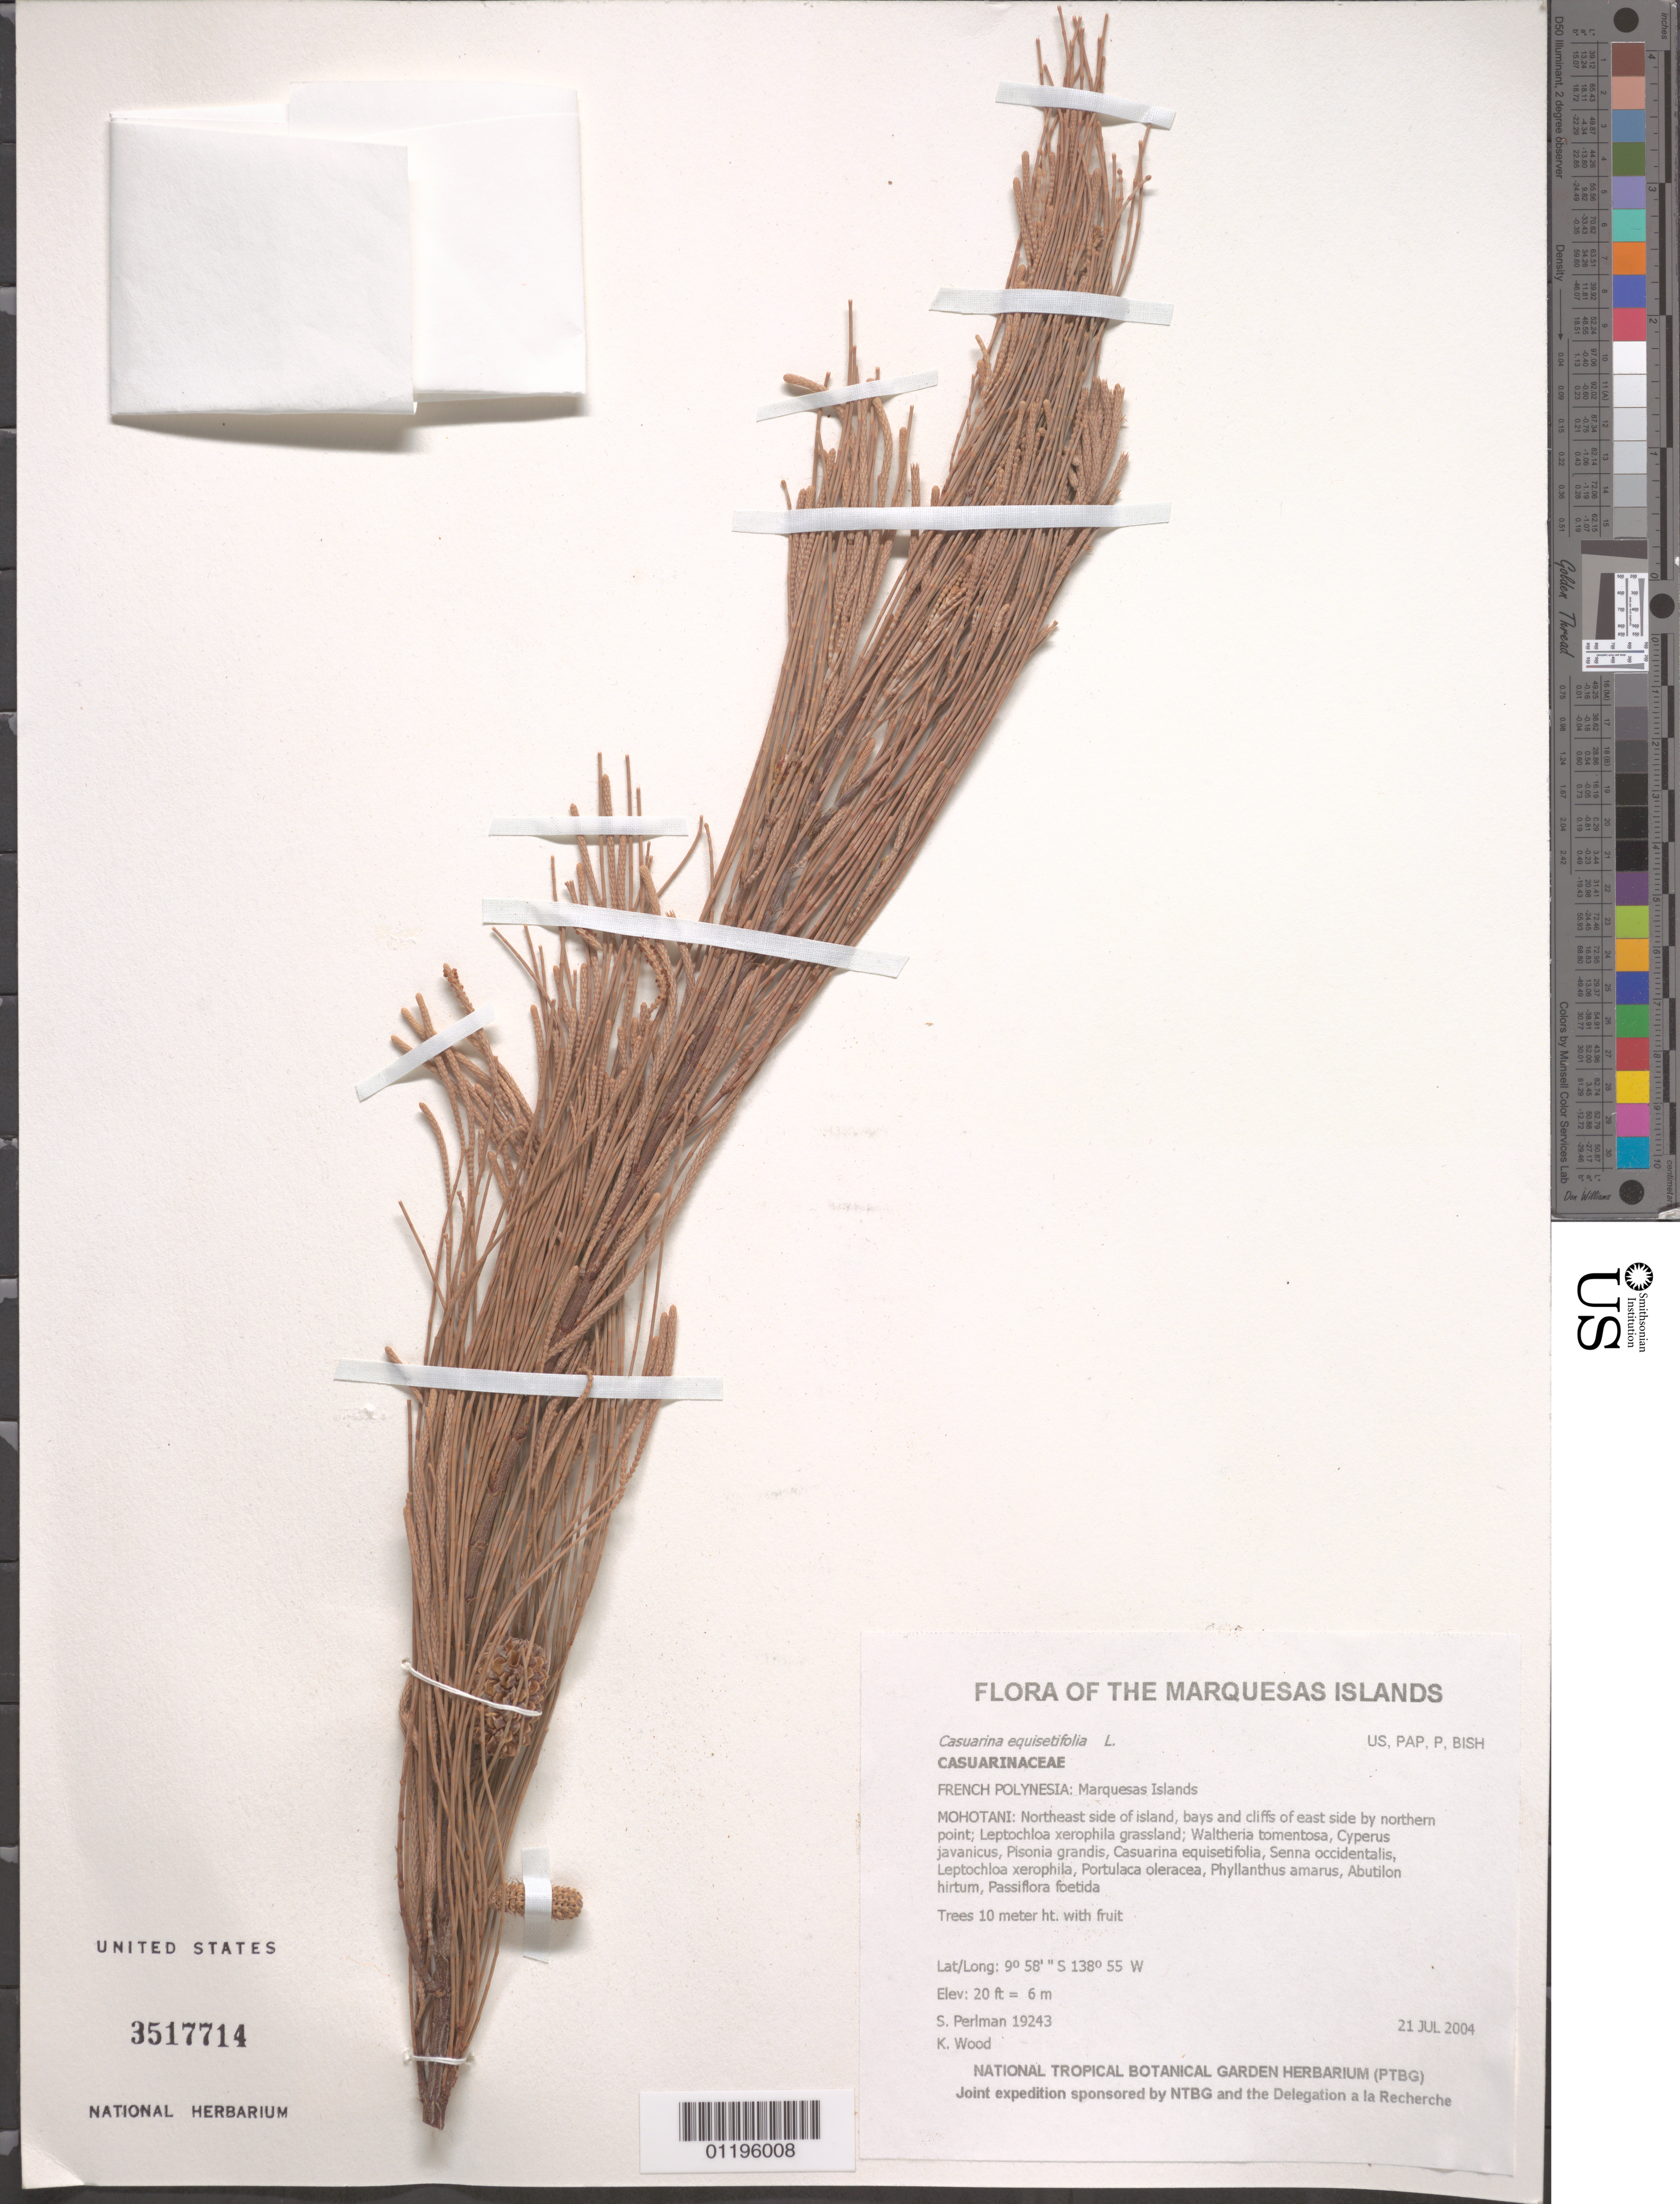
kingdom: Plantae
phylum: Tracheophyta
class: Magnoliopsida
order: Fagales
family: Casuarinaceae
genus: Casuarina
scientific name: Casuarina equisetifolia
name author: L.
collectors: S. P. Perlman & K. R. Wood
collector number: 19243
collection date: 2004-07-21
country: French Polynesia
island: Mohotani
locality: Northeast side of island, bays and cliffs of east side by northern point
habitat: Leptochloa xerophila grassland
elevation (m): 6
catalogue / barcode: US 3517714